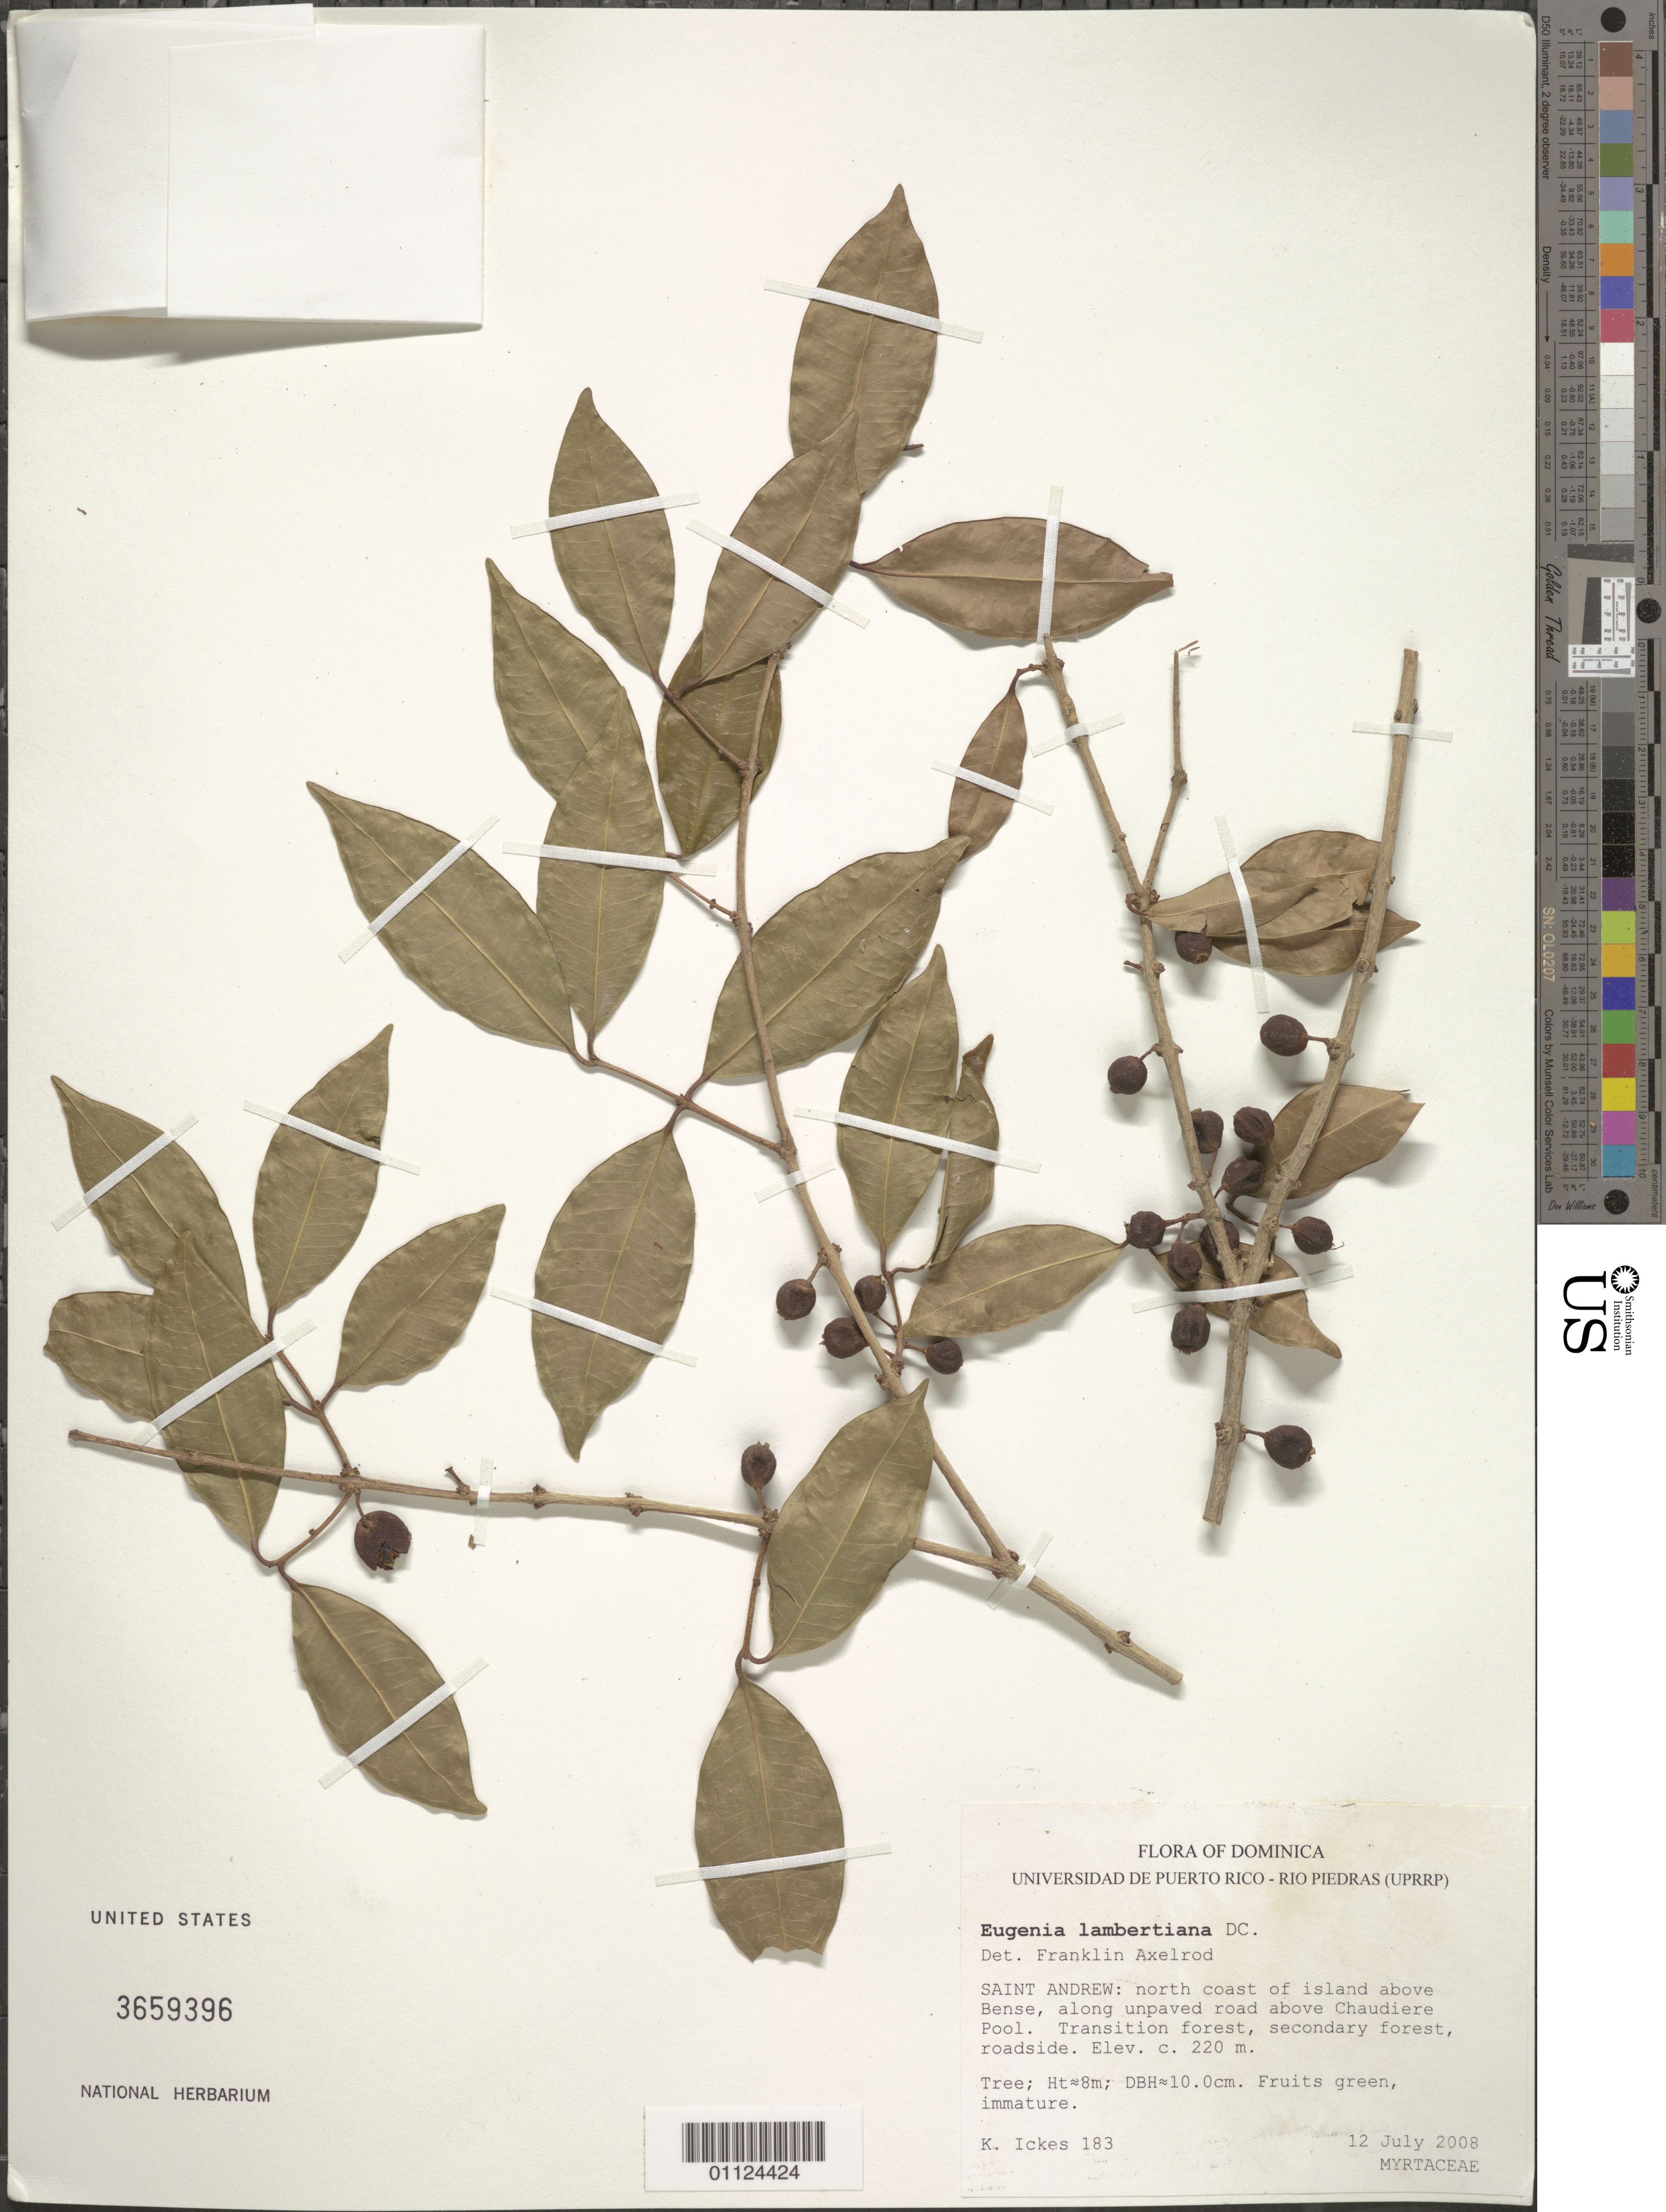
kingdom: Plantae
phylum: Tracheophyta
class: Magnoliopsida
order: Myrtales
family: Myrtaceae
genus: Eugenia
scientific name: Eugenia lambertiana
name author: DC.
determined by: Axelrod, F. S.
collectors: K. Ickes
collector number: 183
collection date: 2008-07-12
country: Dominica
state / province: St. Andrew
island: Windward Is.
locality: Bense; north coast of island above Bense, along unpaved road above Chaudiere Pool.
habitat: Transition forest, secondary forest, roadside.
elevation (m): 220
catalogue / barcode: US 3659396